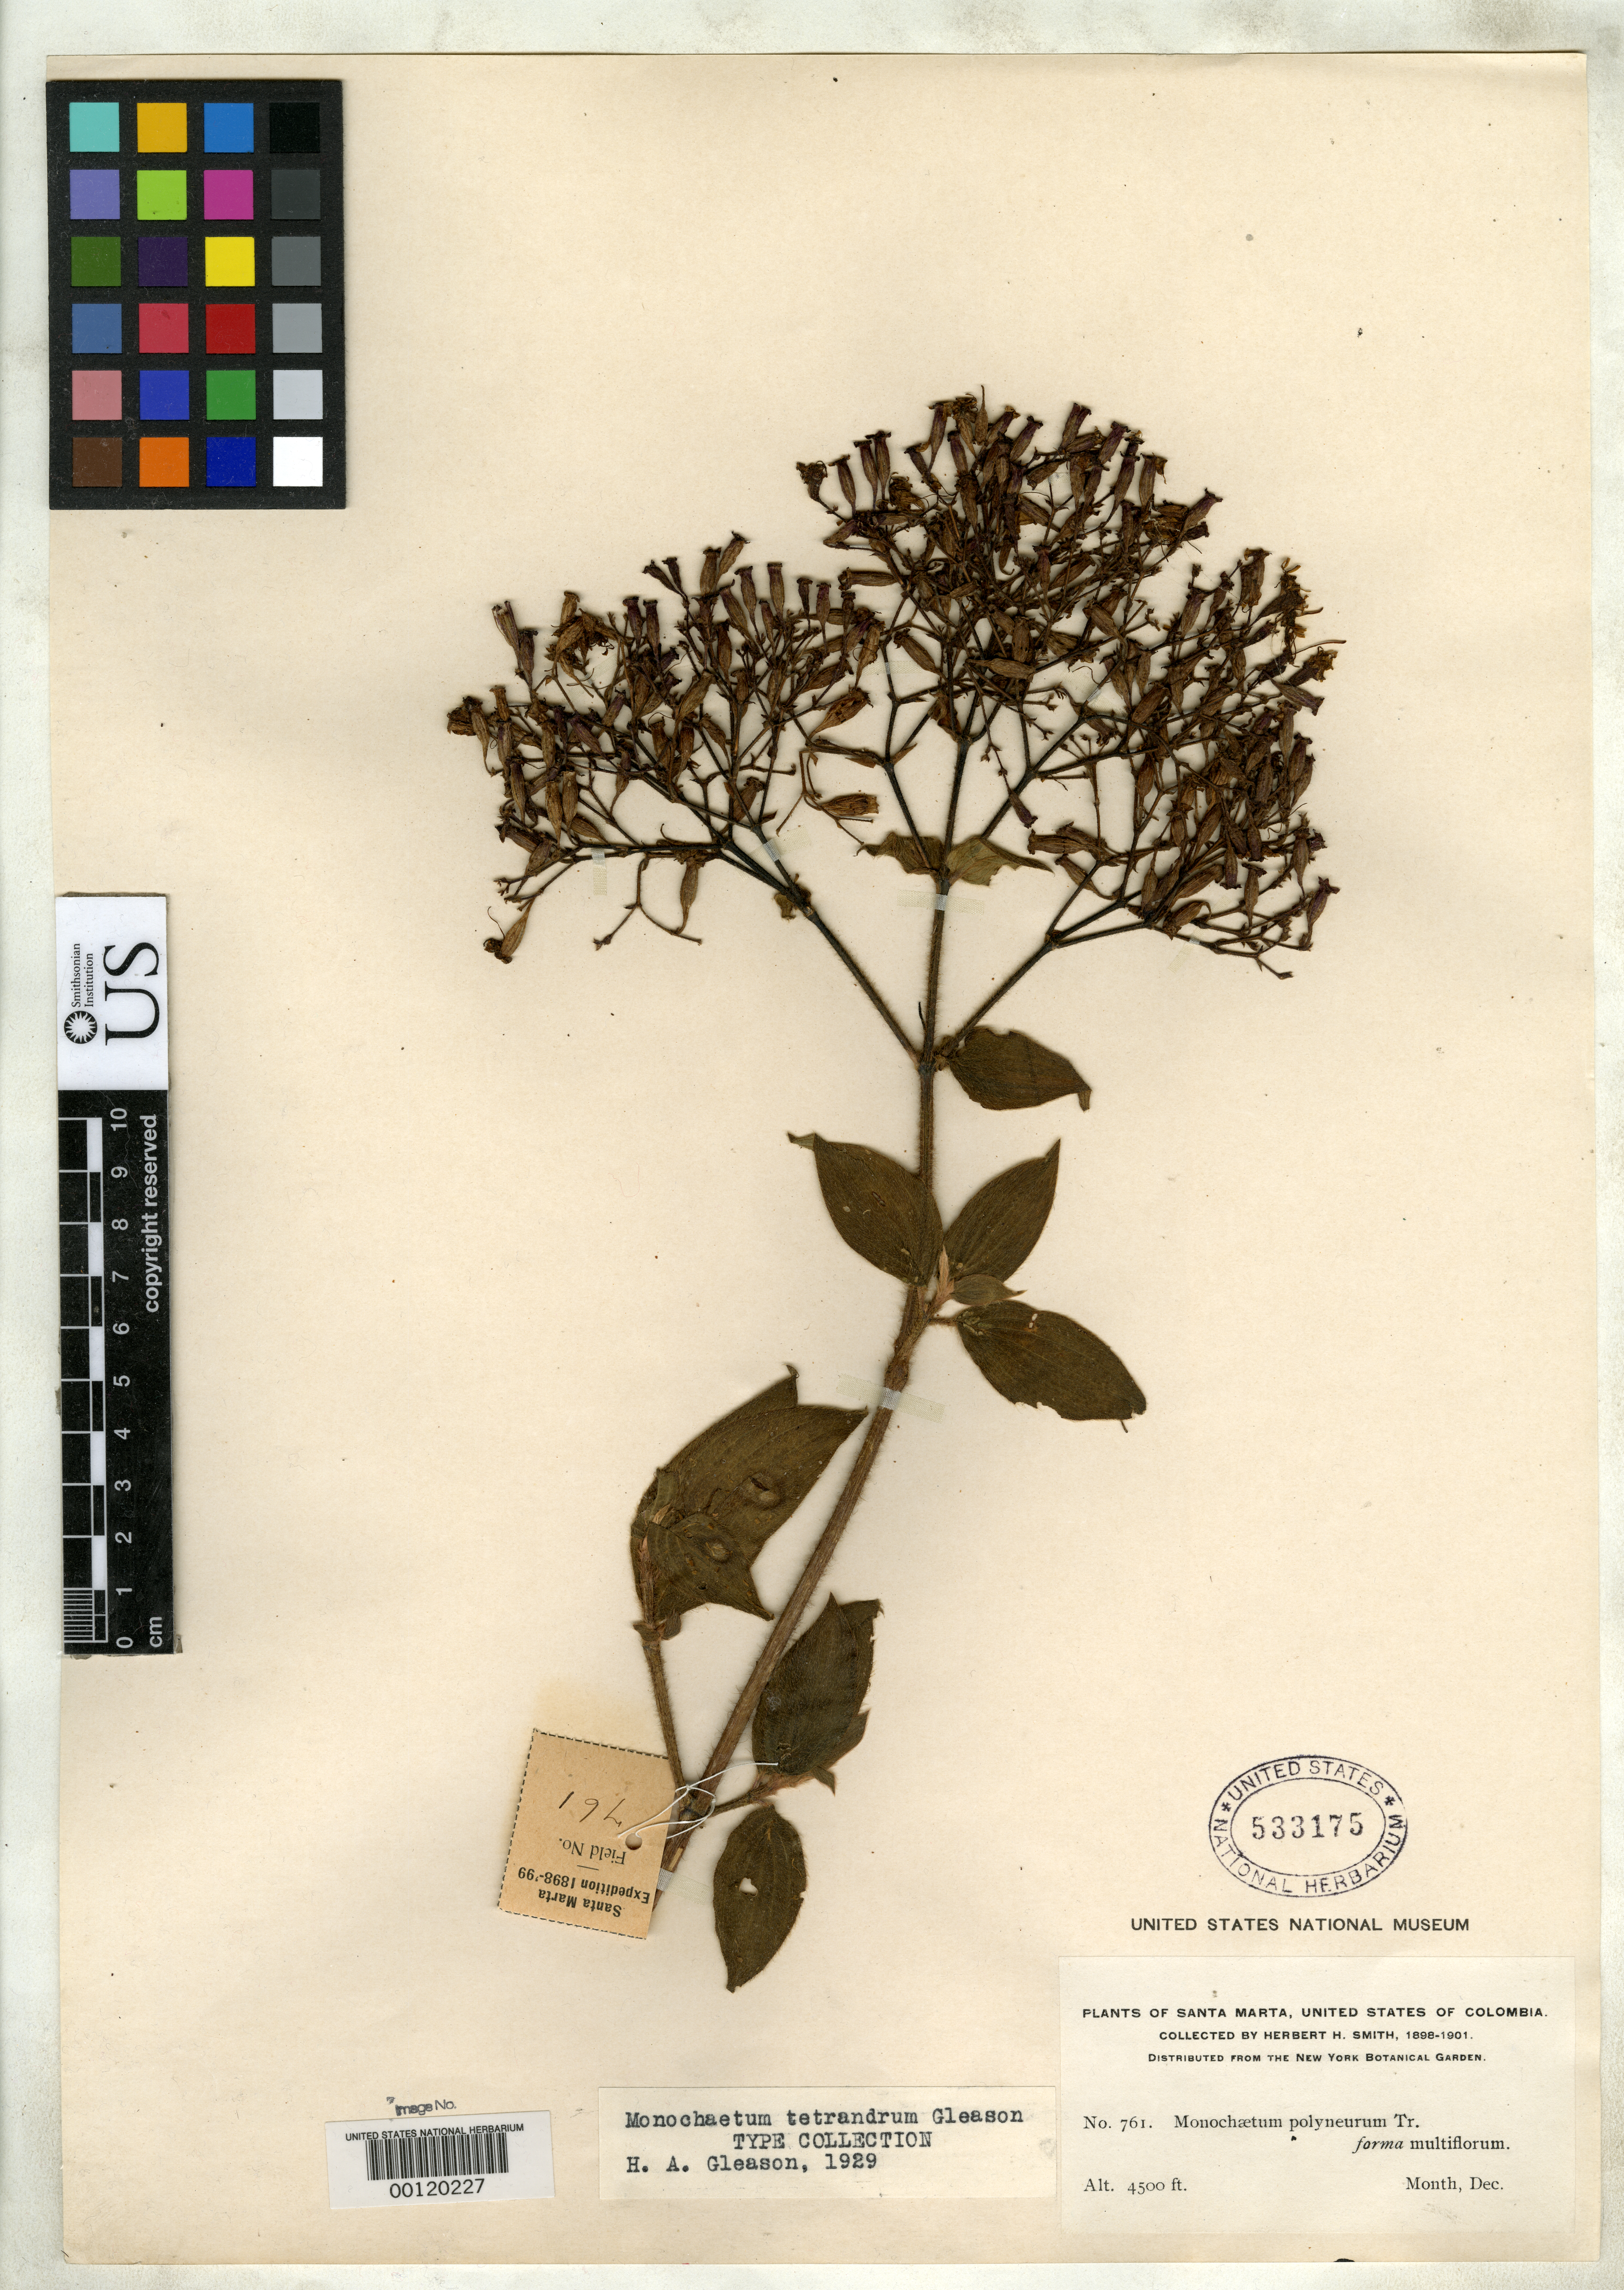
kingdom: Plantae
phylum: Tracheophyta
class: Magnoliopsida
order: Myrtales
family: Melastomataceae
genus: Monochaetum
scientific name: Monochaetum tetrandrum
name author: Gleason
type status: Isotype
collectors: Herbert H. Smith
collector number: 761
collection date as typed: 16 Dec 1898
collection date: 1898-12-16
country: Colombia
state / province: Magdalena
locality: Santa Marta, Las Nubes.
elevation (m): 1372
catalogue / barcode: US 533175